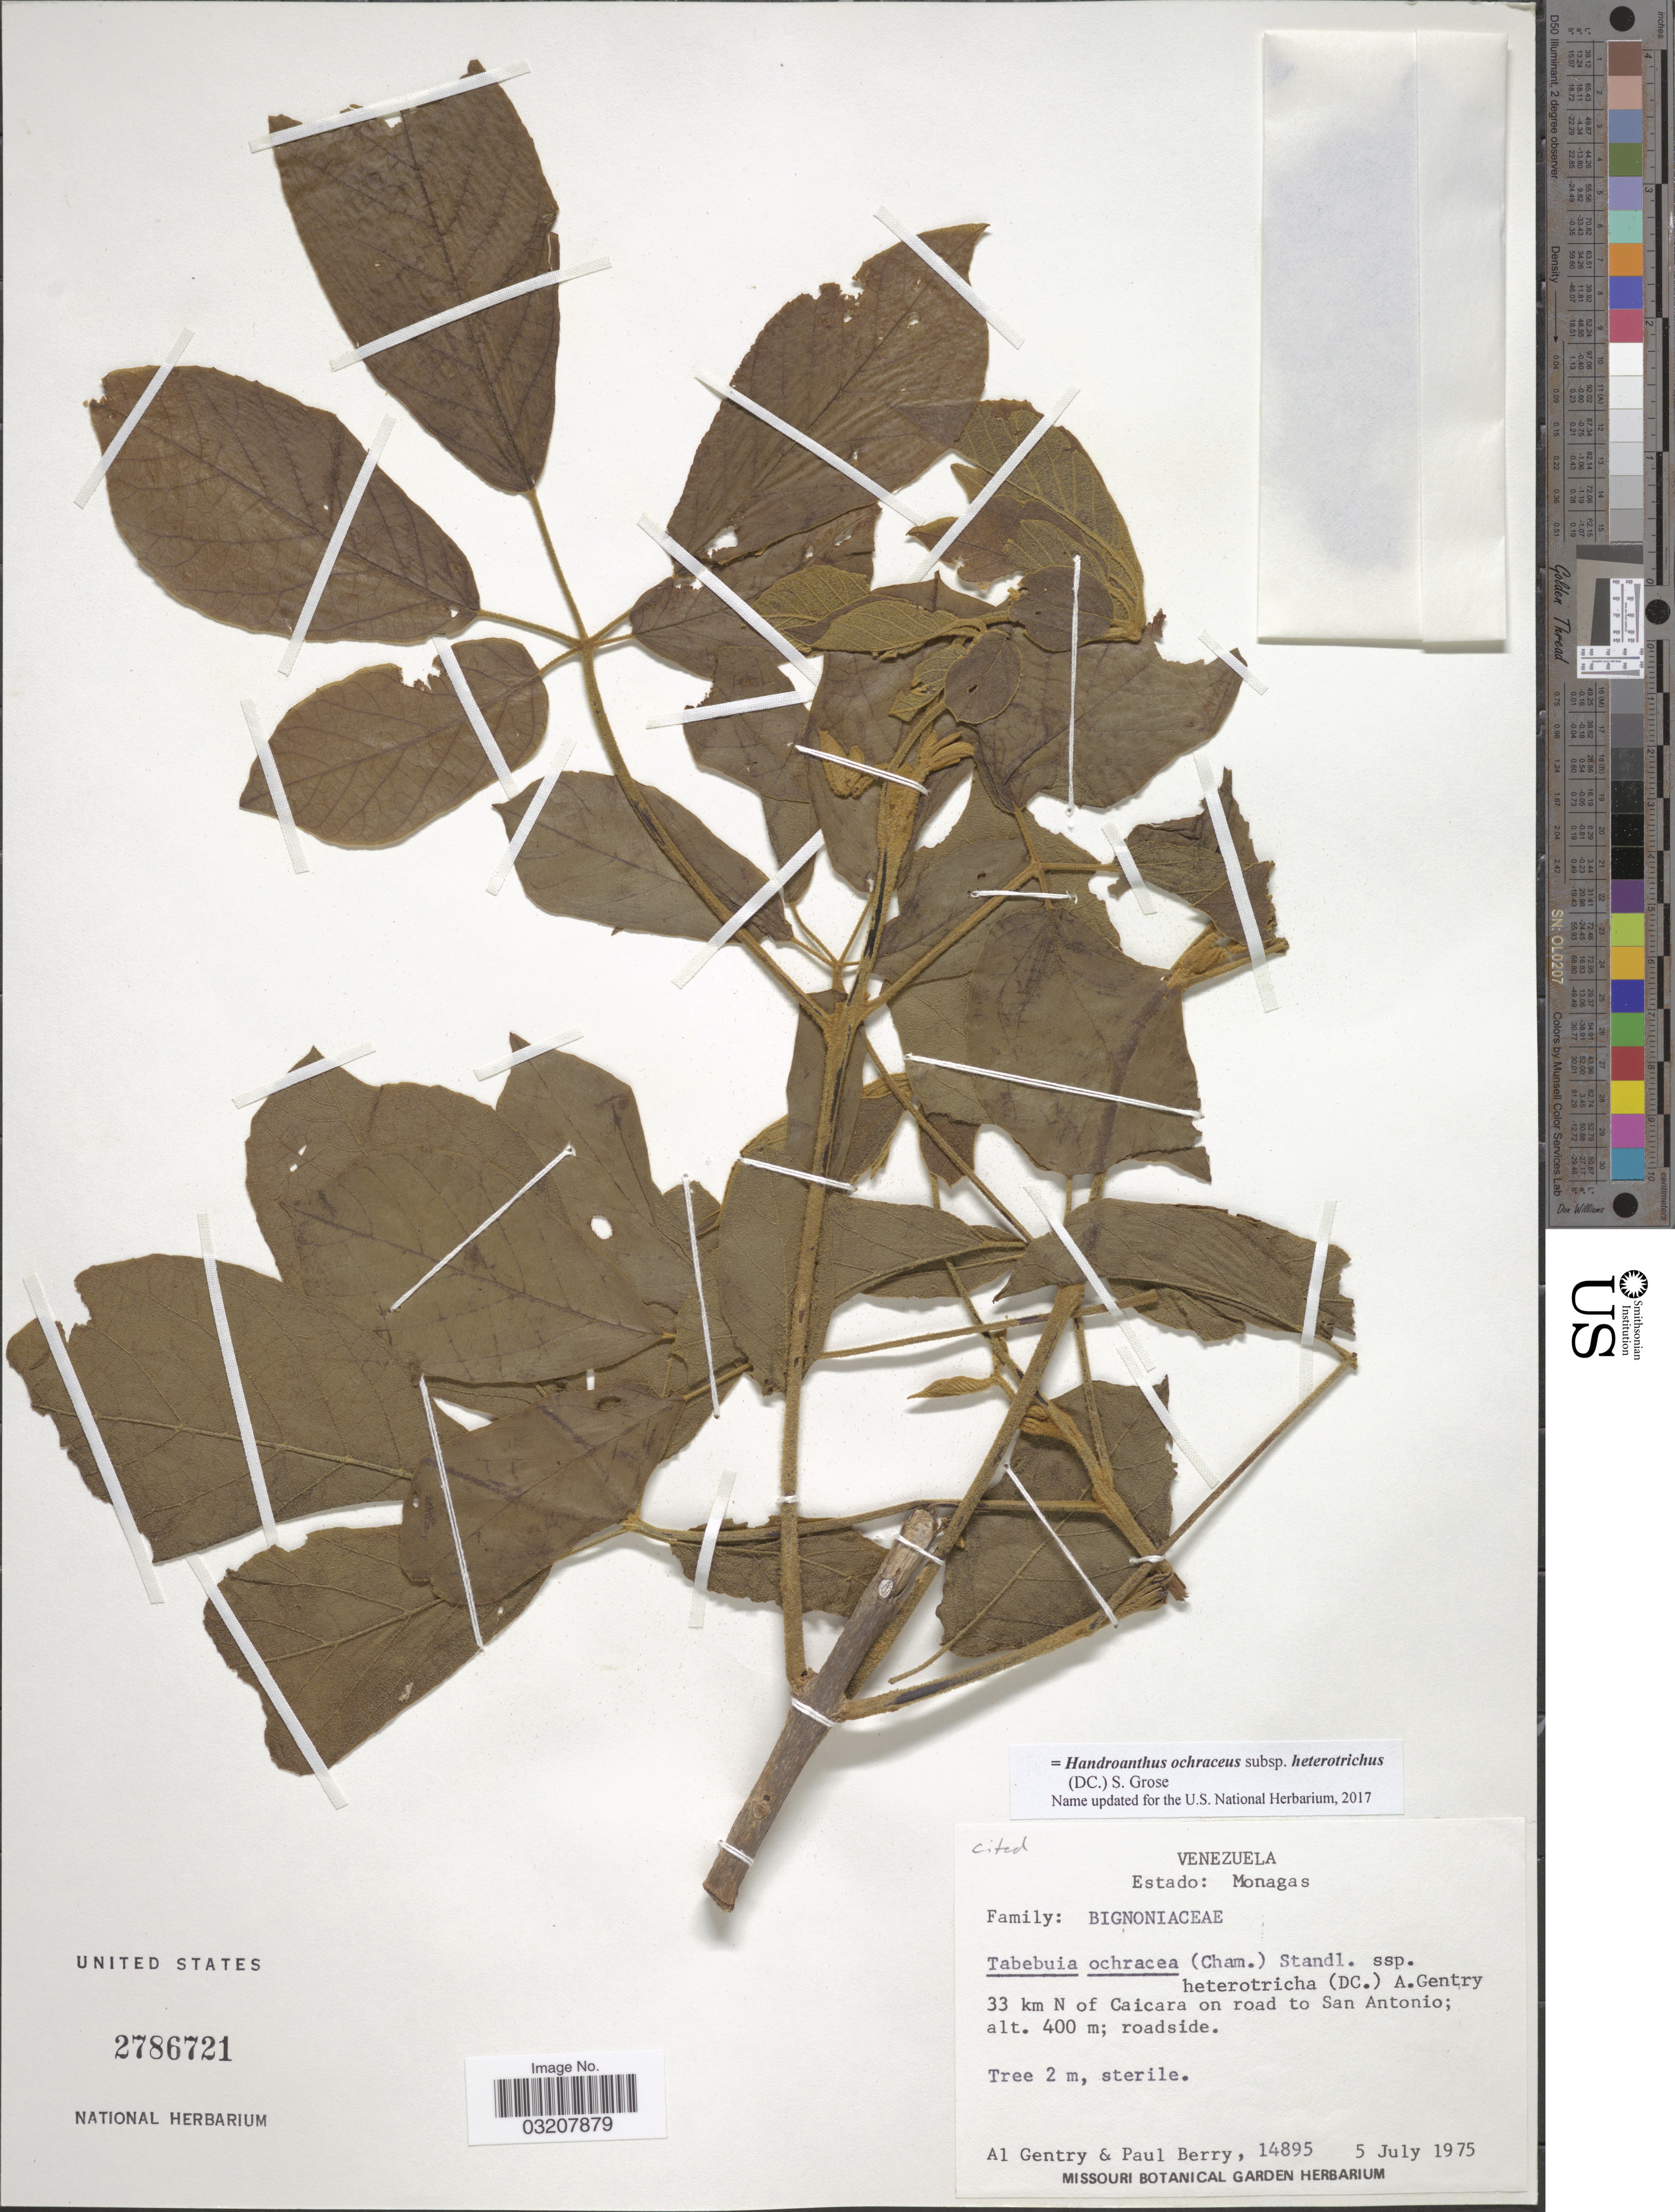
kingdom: Plantae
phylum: Tracheophyta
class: Magnoliopsida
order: Lamiales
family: Bignoniaceae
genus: Handroanthus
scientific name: Handroanthus ochraceus subsp. heterotrichus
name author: (DC.) S.O. Grose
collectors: A. H. Gentry & P. E. Berry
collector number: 14895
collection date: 1975-07-05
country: Venezuela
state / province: Monagas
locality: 33 km N of Caicara on road to San Antonio.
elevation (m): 400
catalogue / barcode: US 2786721